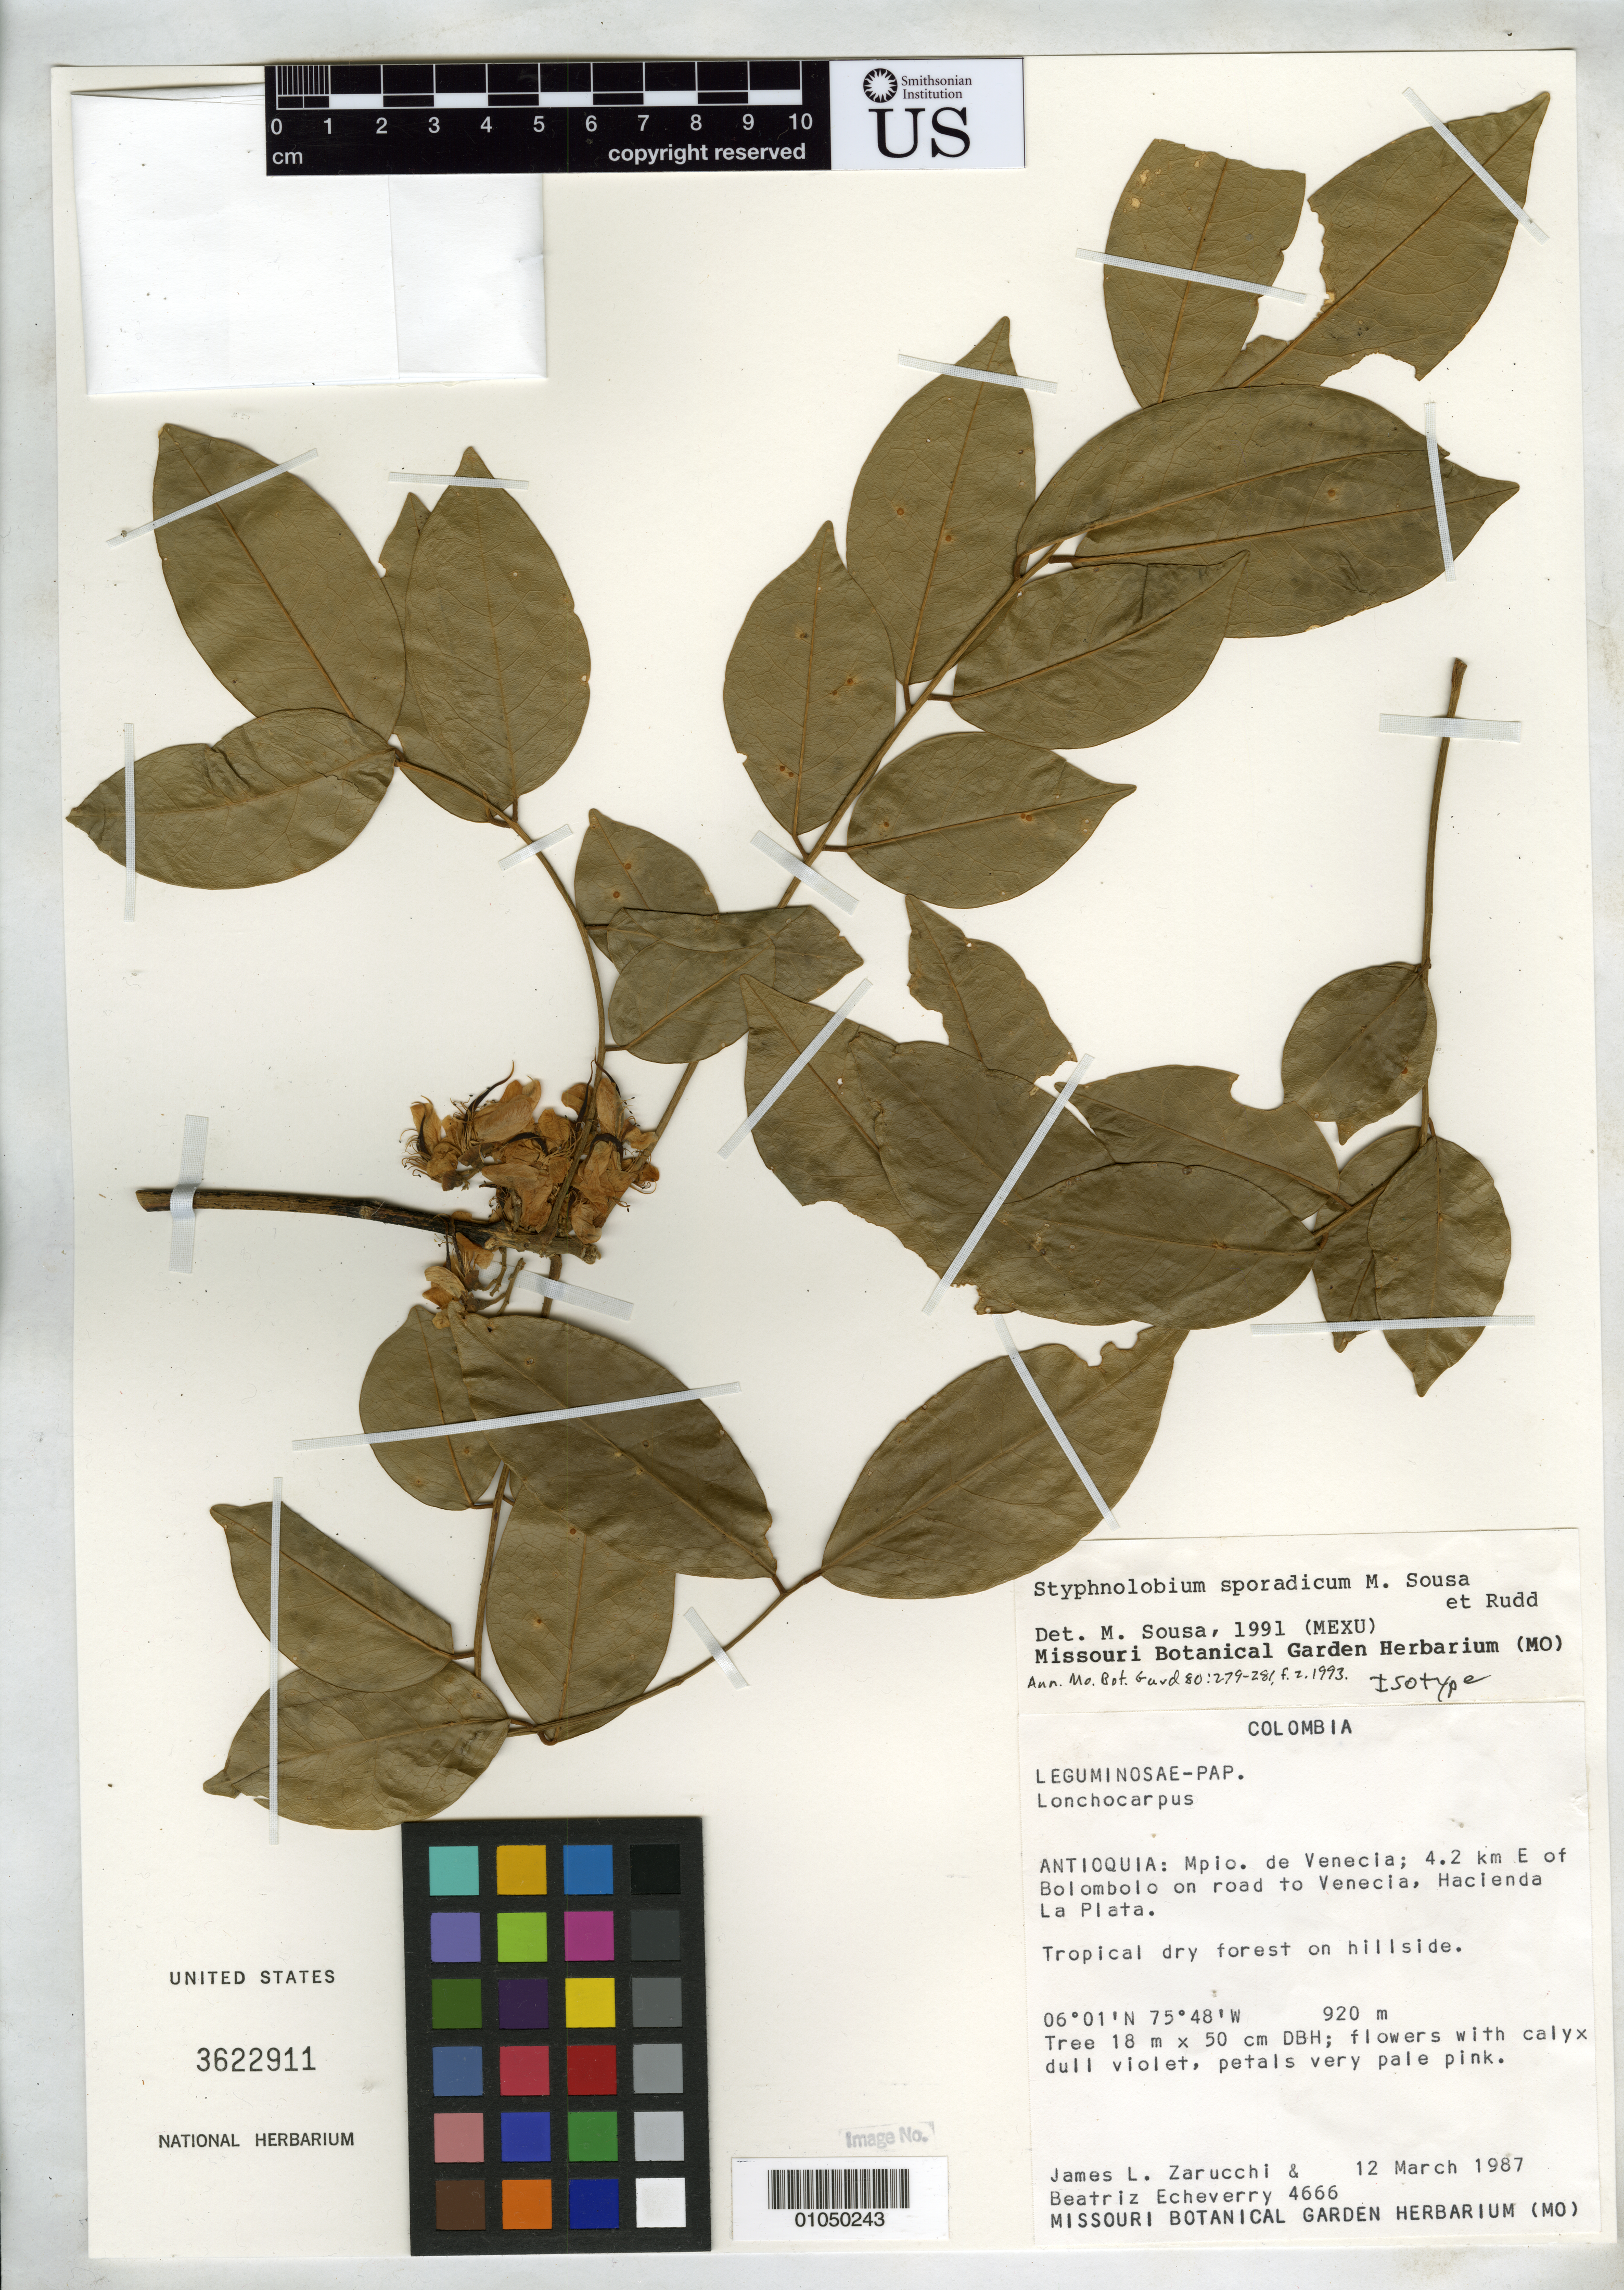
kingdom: Plantae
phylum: Tracheophyta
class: Magnoliopsida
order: Fabales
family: Fabaceae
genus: Styphnolobium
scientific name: Styphnolobium sporadicum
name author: M. Sousa & Rudd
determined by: Sousa S., Mario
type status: Isotype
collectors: J. L. Zarucchi & B. Echeverry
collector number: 4666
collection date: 1987-03-12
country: Colombia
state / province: Antioquia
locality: Mpio. de Venecia; 4.2 km E of Bolombolo on road to Venecia, Hacienda La Plata.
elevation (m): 920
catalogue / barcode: US 3622911